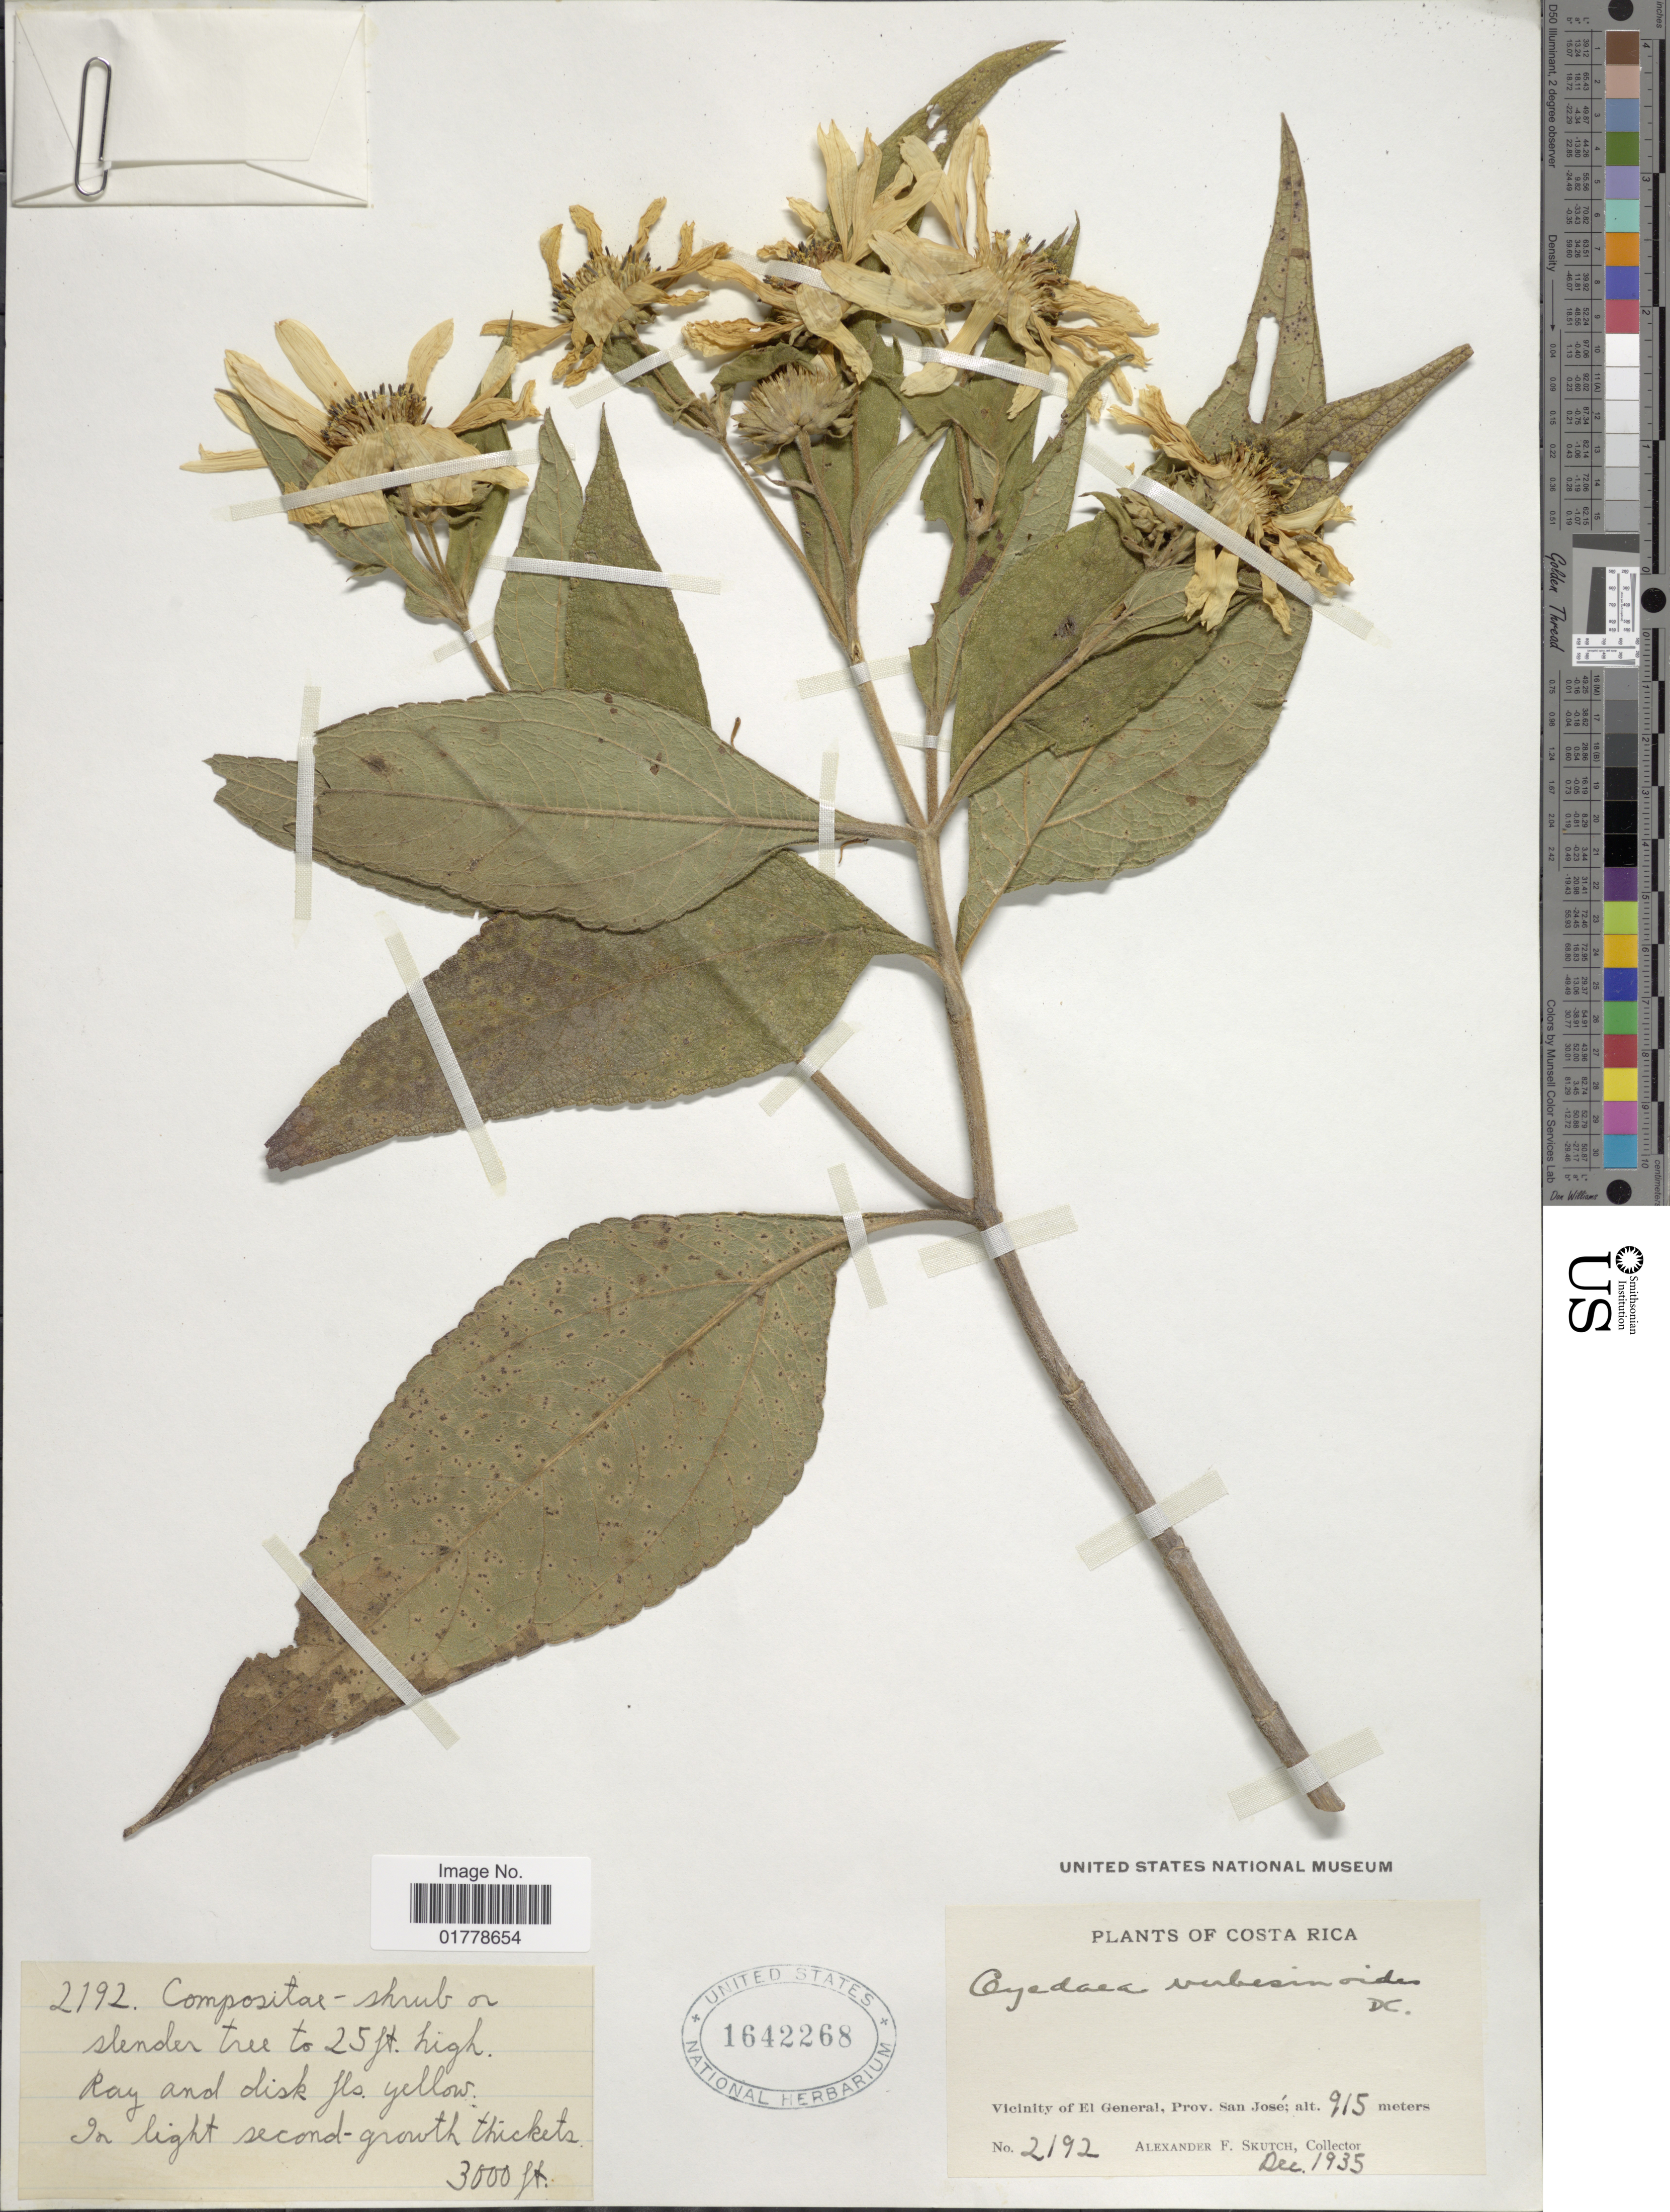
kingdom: Plantae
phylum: Tracheophyta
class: Magnoliopsida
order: Asterales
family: Asteraceae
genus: Oyedaea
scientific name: Oyedaea verbesinoides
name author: DC.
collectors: A. F. Skutch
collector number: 2192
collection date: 1935-12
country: Costa Rica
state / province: San José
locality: Vicinity of El General, Prov. San José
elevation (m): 915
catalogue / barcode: US 1642268